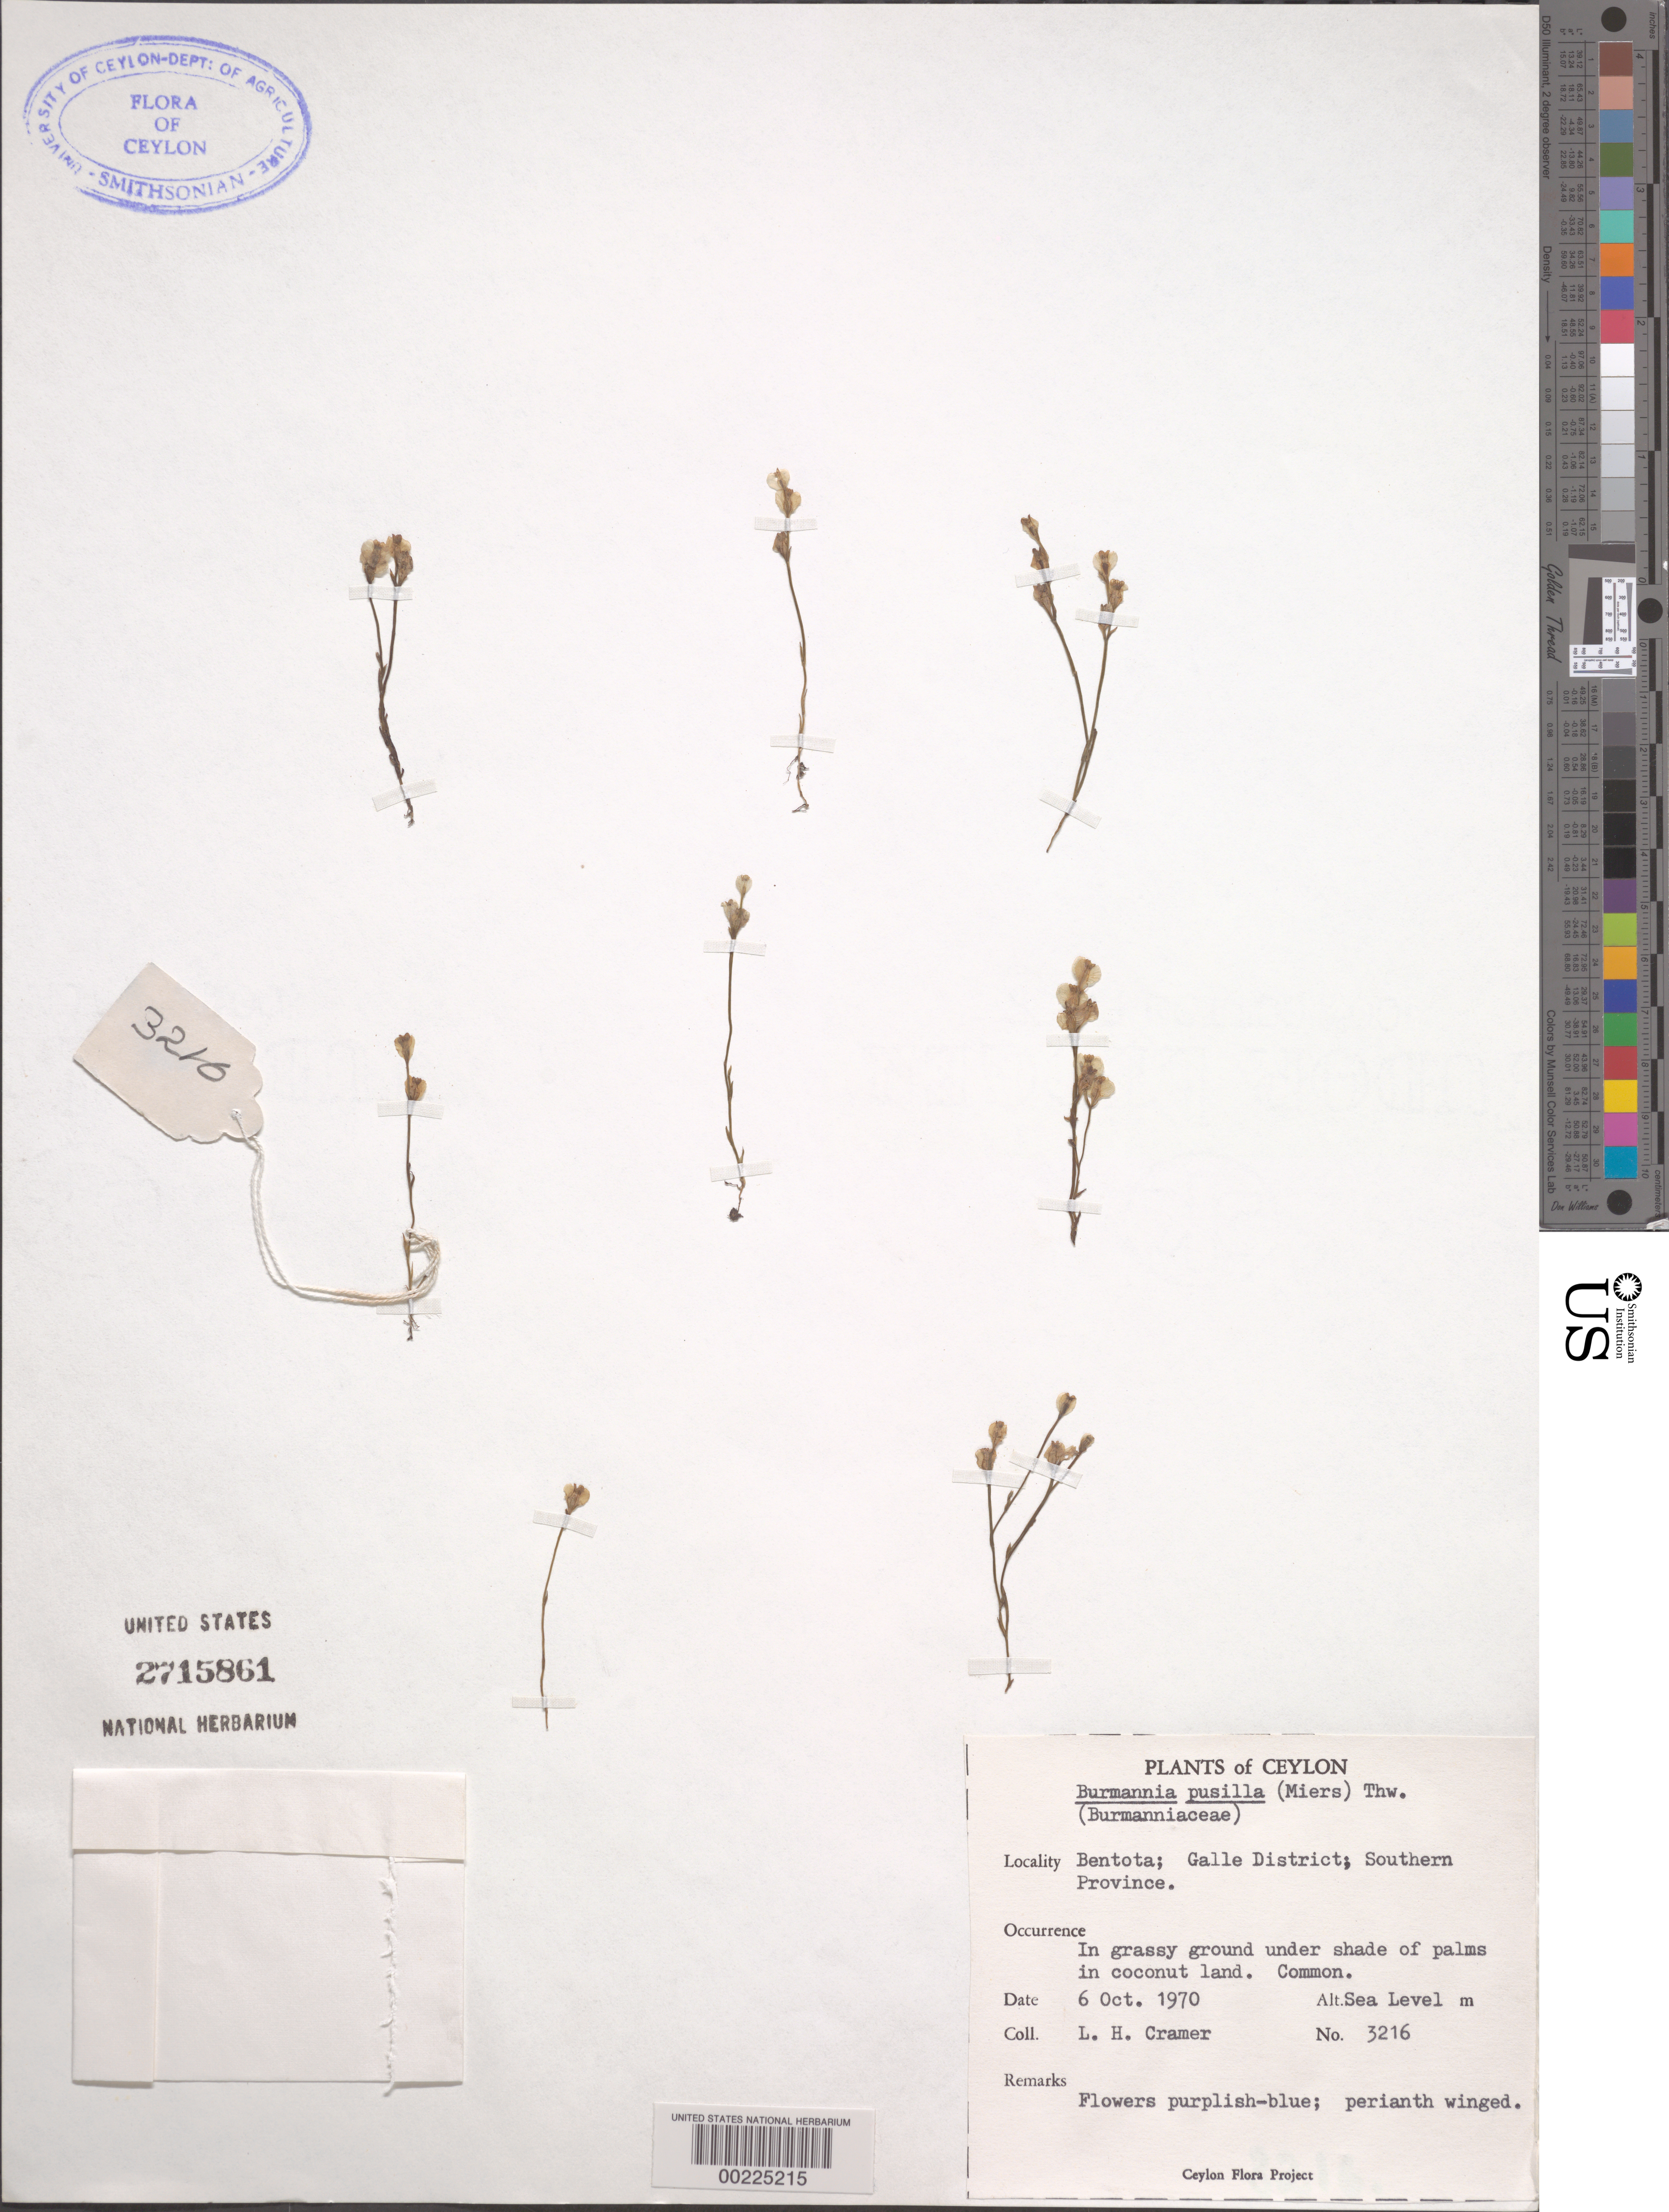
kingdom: Plantae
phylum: Tracheophyta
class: Liliopsida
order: Dioscoreales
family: Burmanniaceae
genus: Burmannia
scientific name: Burmannia pusilla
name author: Thwaites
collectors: L. H. Cramer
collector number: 3216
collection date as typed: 06 Oct 1970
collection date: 1970-10-06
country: Sri Lanka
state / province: Southern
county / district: Galle Dist.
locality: Bentota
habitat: In grassy ground under shade of palms in coconut land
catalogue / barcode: US 2715861